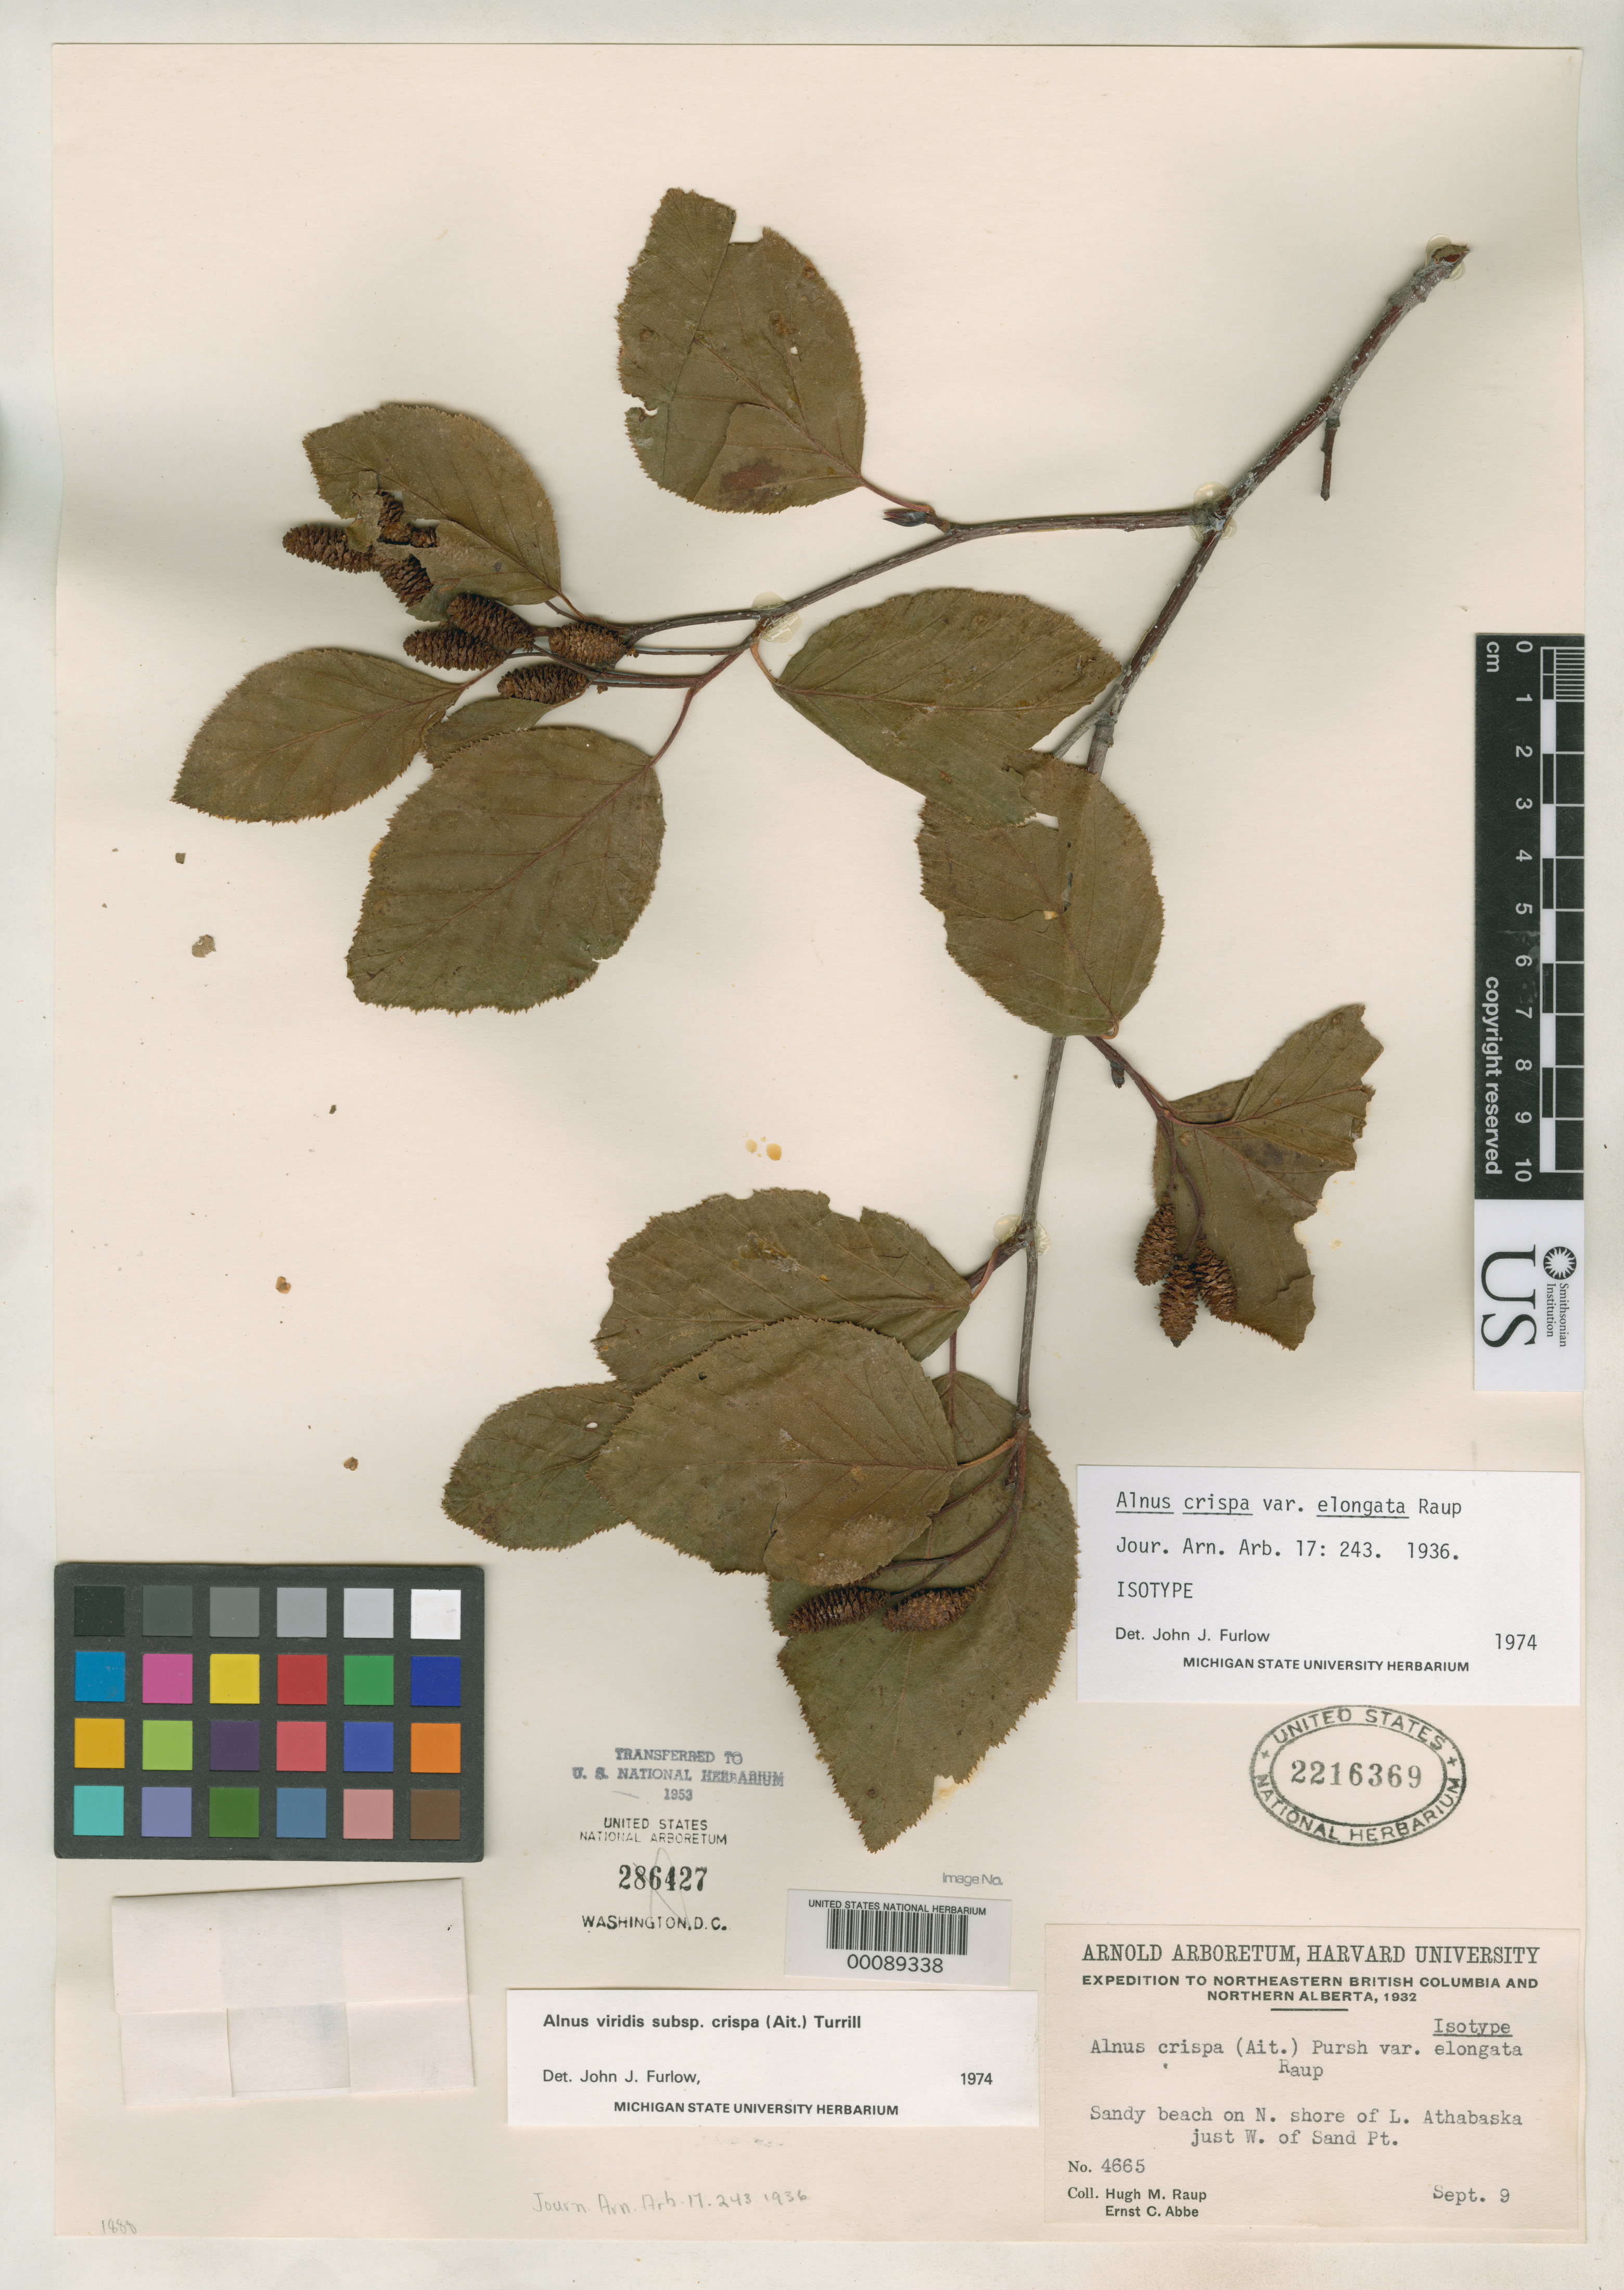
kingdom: Plantae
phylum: Tracheophyta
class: Magnoliopsida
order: Fagales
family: Betulaceae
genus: Alnus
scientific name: Alnus crispa var. elongata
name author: Raup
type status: Isotype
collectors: H. Raup & E. C. Abbe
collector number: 4665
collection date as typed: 09 Sep 1932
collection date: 1932-09-09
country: Canada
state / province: British Columbia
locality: N shore of Lake Athabaska, few mi W of Sand Point.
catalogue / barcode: US 2216369